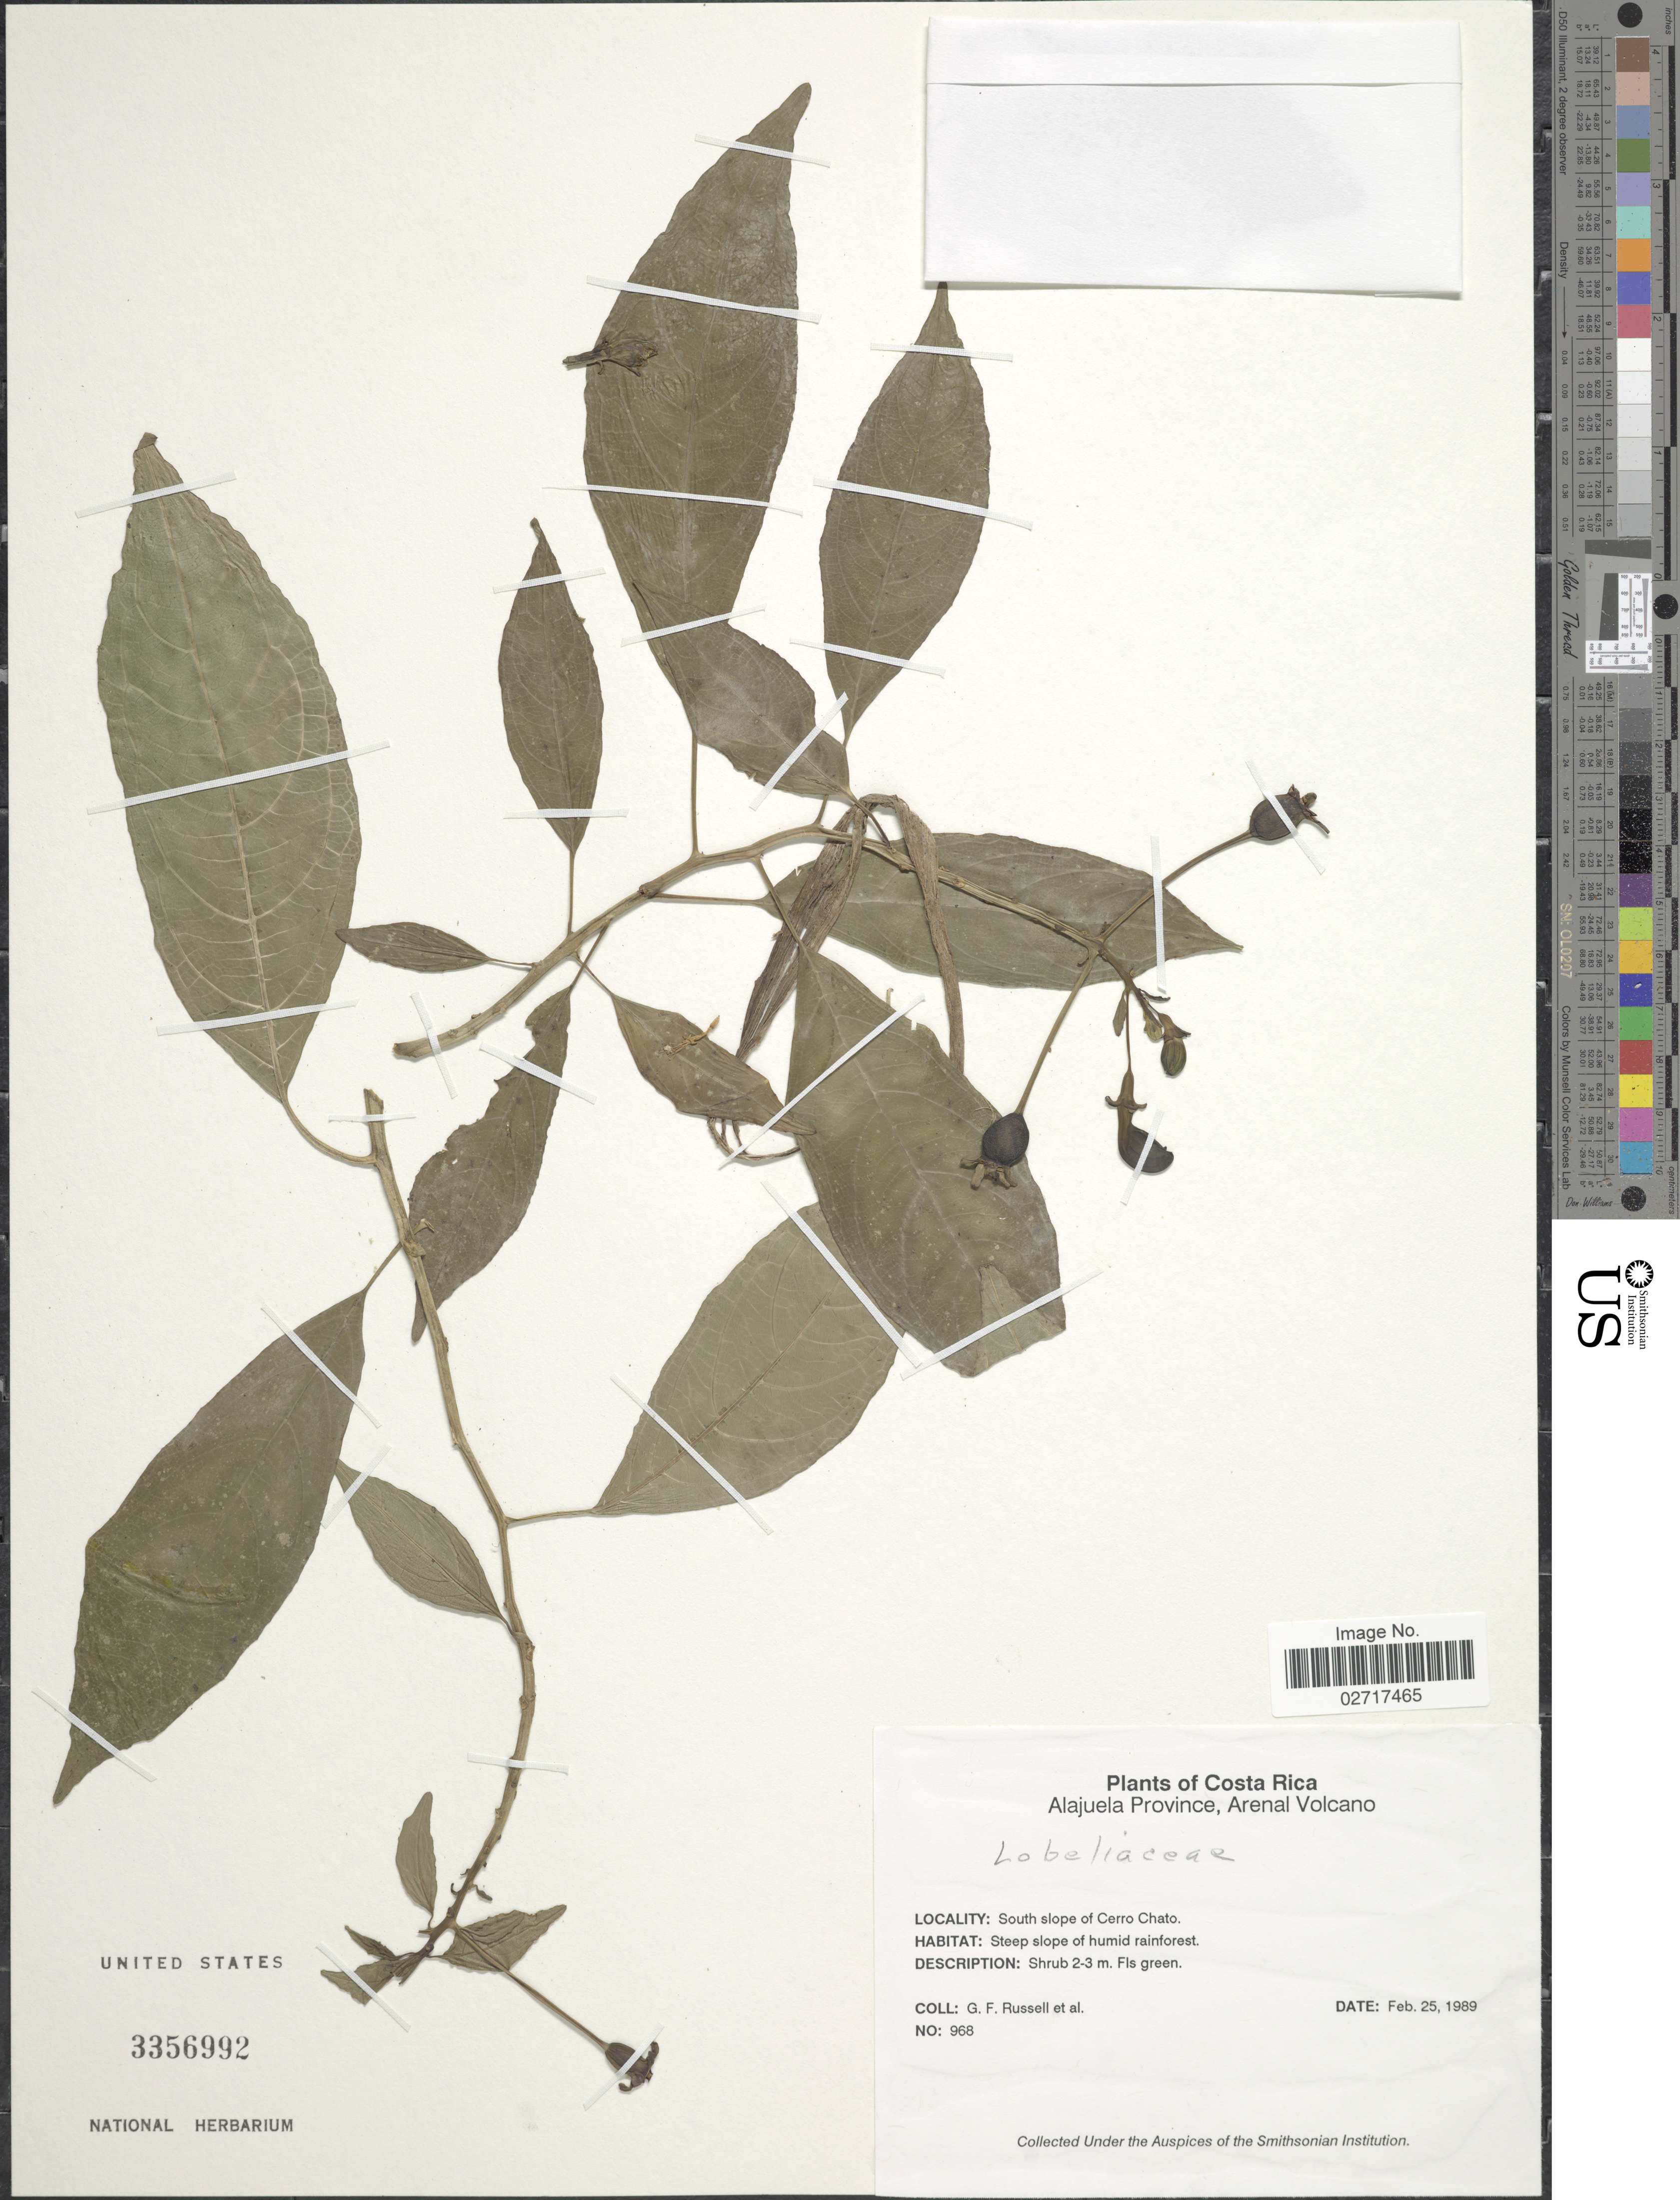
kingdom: Plantae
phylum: Tracheophyta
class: Magnoliopsida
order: Asterales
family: Campanulaceae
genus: Burmeistera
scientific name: Burmeistera sp.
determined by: Lagomarsino, L. P.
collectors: G. Russell & et al.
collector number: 968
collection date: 1989-02-25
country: Costa Rica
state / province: Alajuela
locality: Arenal Volcano. South slope of Cerro Chato.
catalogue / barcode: US 3356992